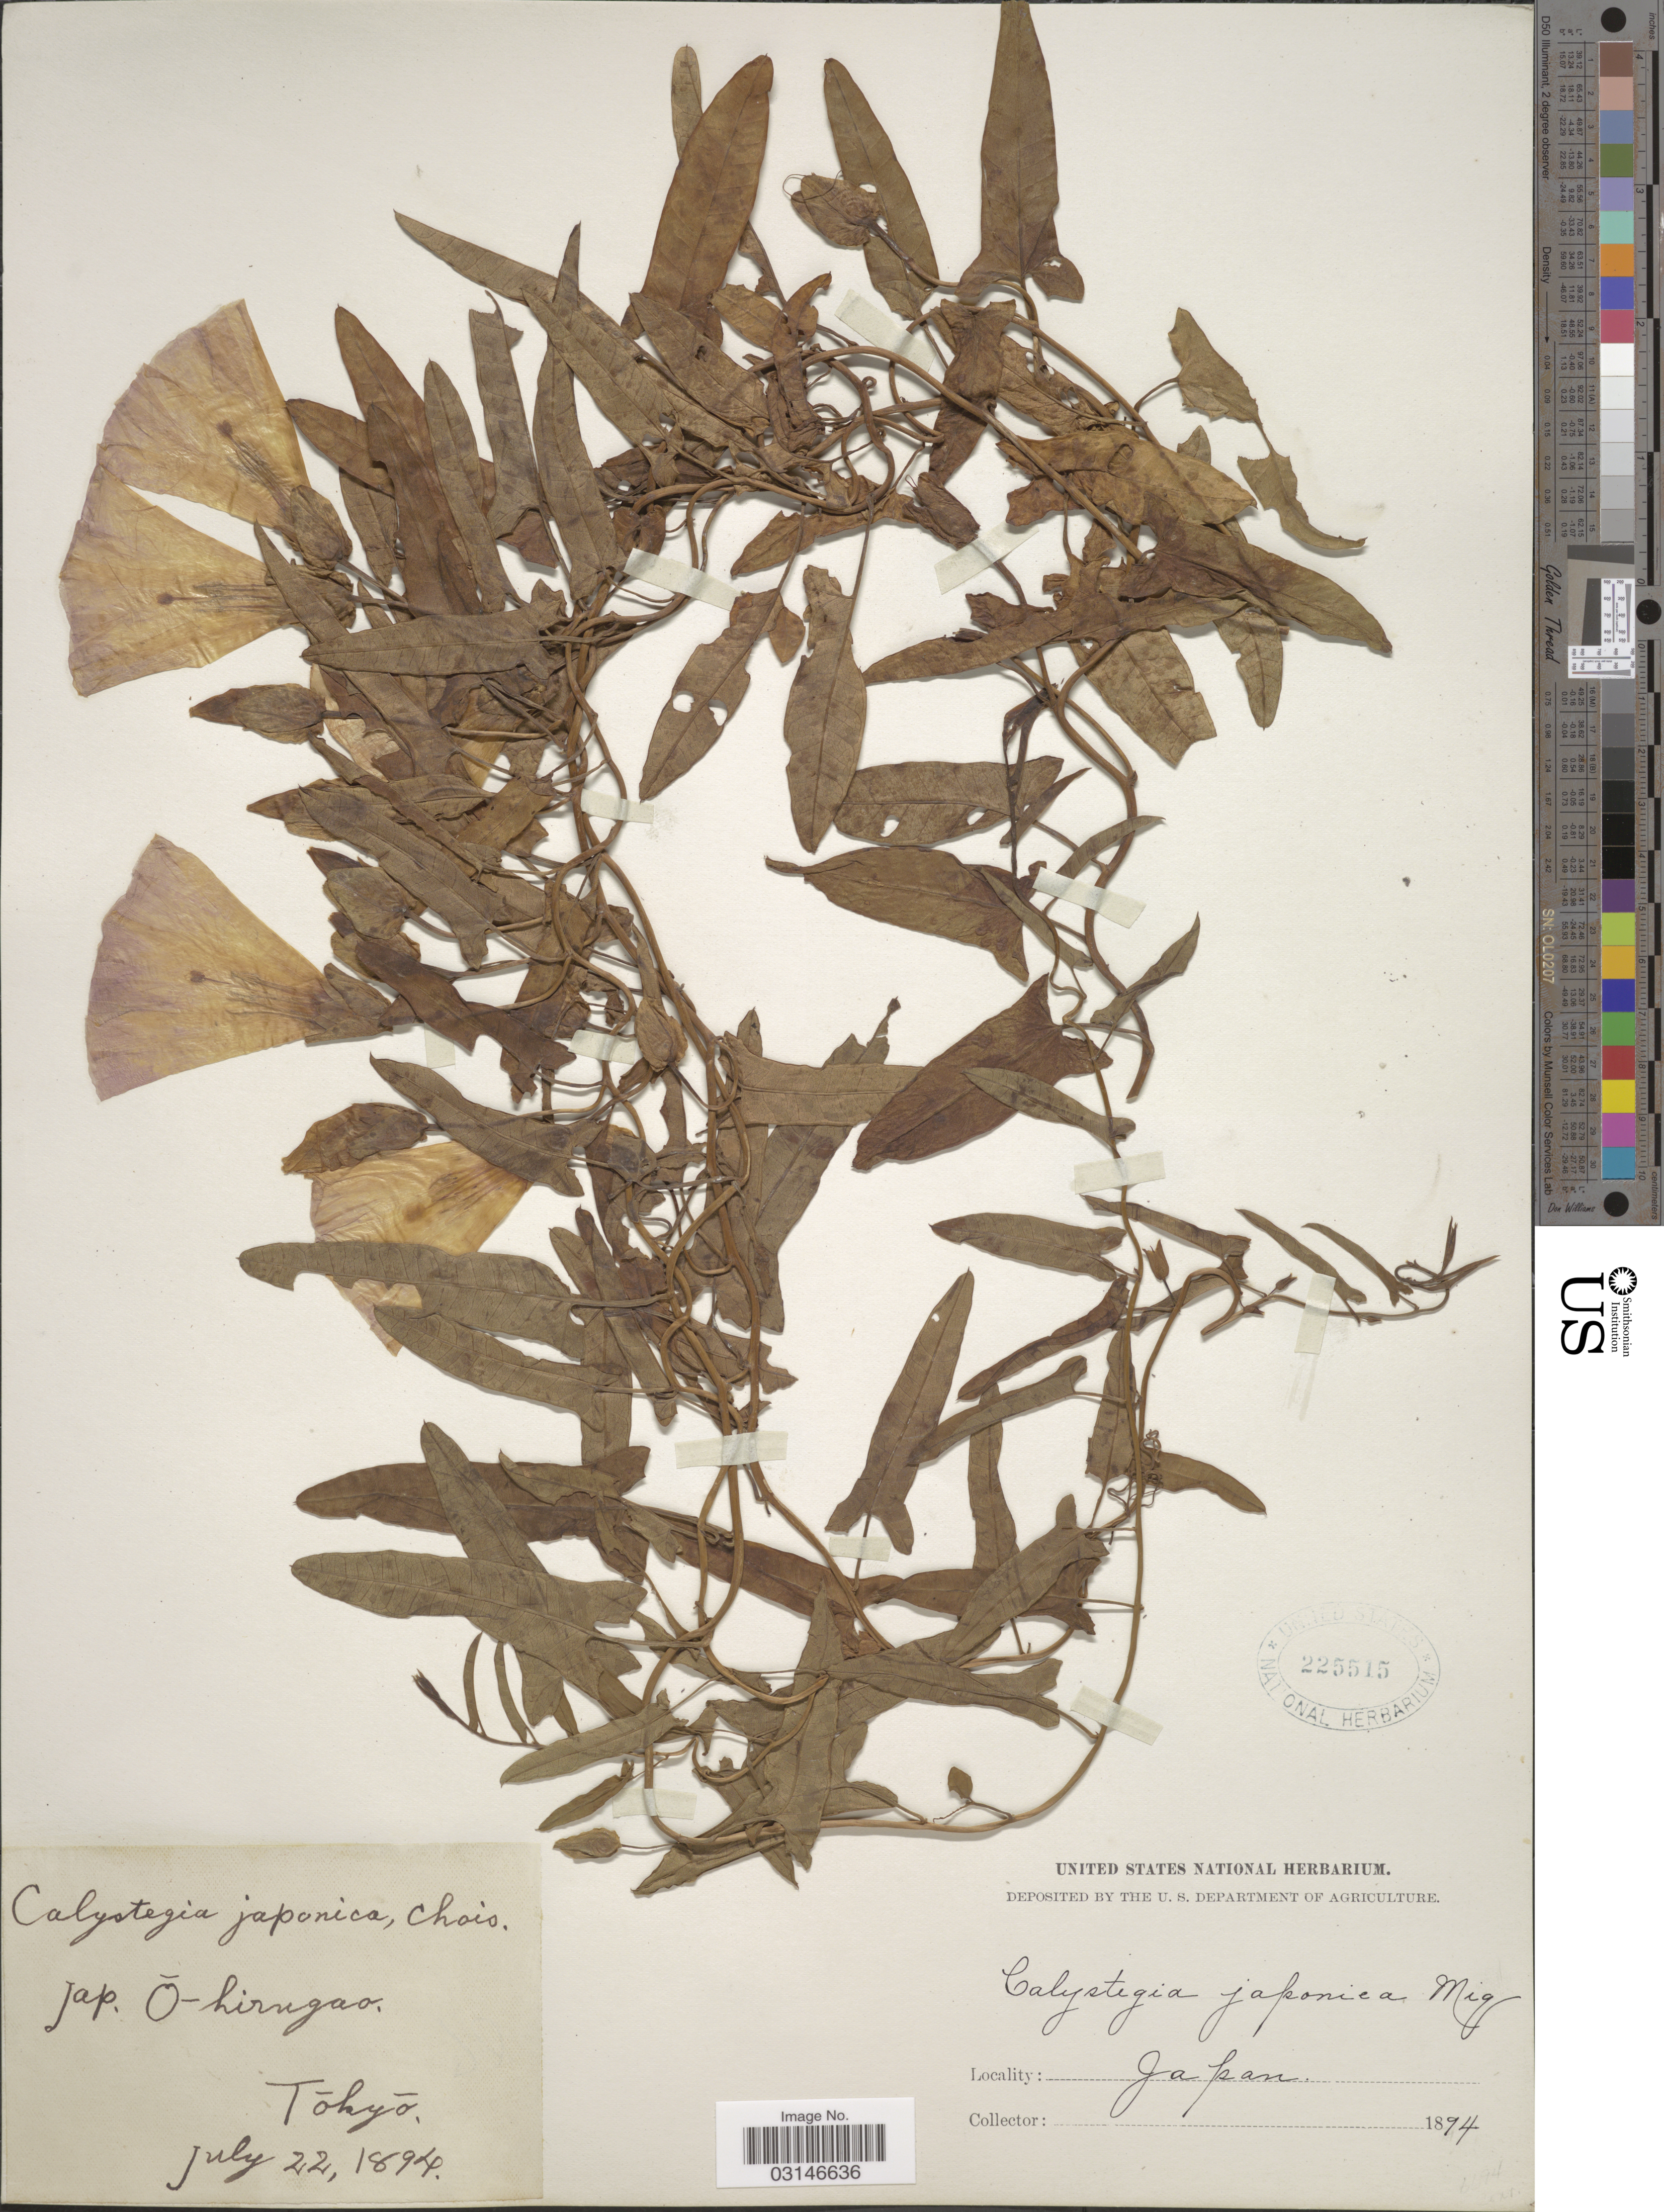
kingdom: Plantae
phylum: Tracheophyta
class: Magnoliopsida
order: Solanales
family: Convolvulaceae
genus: Calystegia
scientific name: Calystegia japonica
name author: (Thunb.) Choisy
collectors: ex herb. United States National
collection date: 1894-07-22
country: Japan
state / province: Tokyo, Federal City of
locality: Tokyo.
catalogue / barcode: US 225515